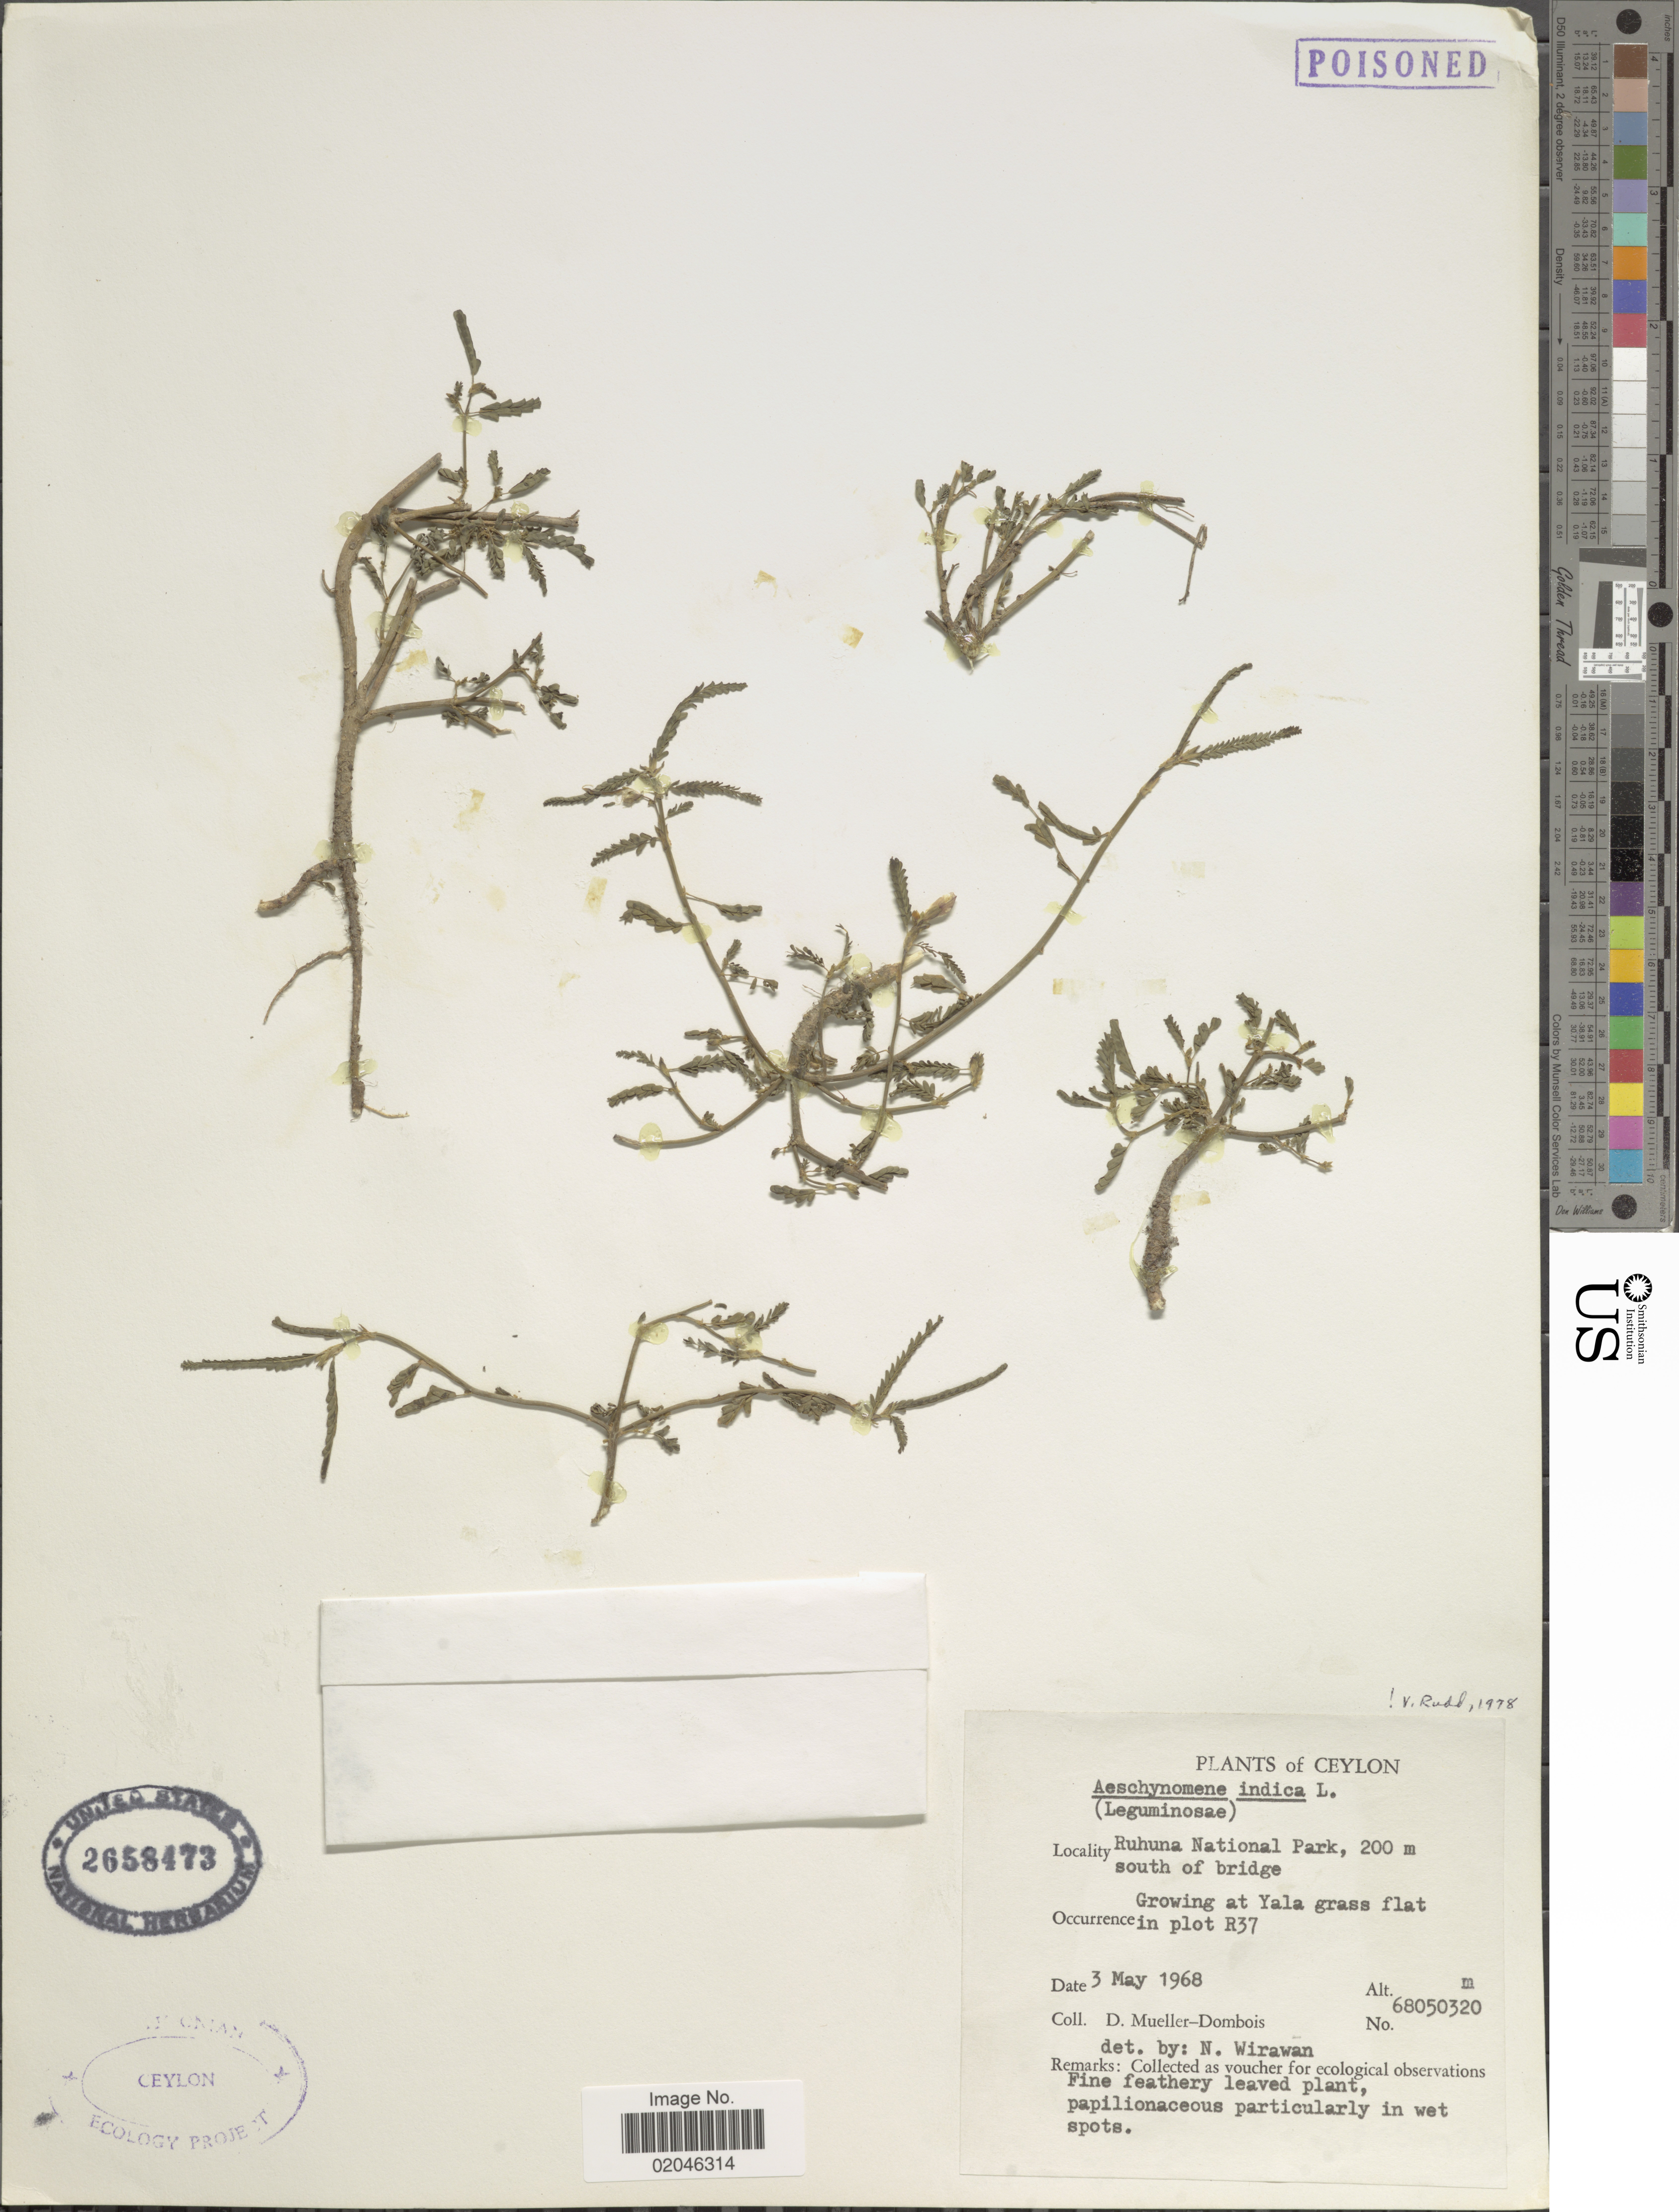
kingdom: Plantae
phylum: Tracheophyta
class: Magnoliopsida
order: Fabales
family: Fabaceae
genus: Aeschynomene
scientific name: Aeschynomene indica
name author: L.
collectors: D. Mueller-Dombois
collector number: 68050320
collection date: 1968-05-03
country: Sri Lanka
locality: Ceylon, Ruhuna National Park, 200 m south of bridge, growing at Yala grass flat in plot R37.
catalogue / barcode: US 2658473